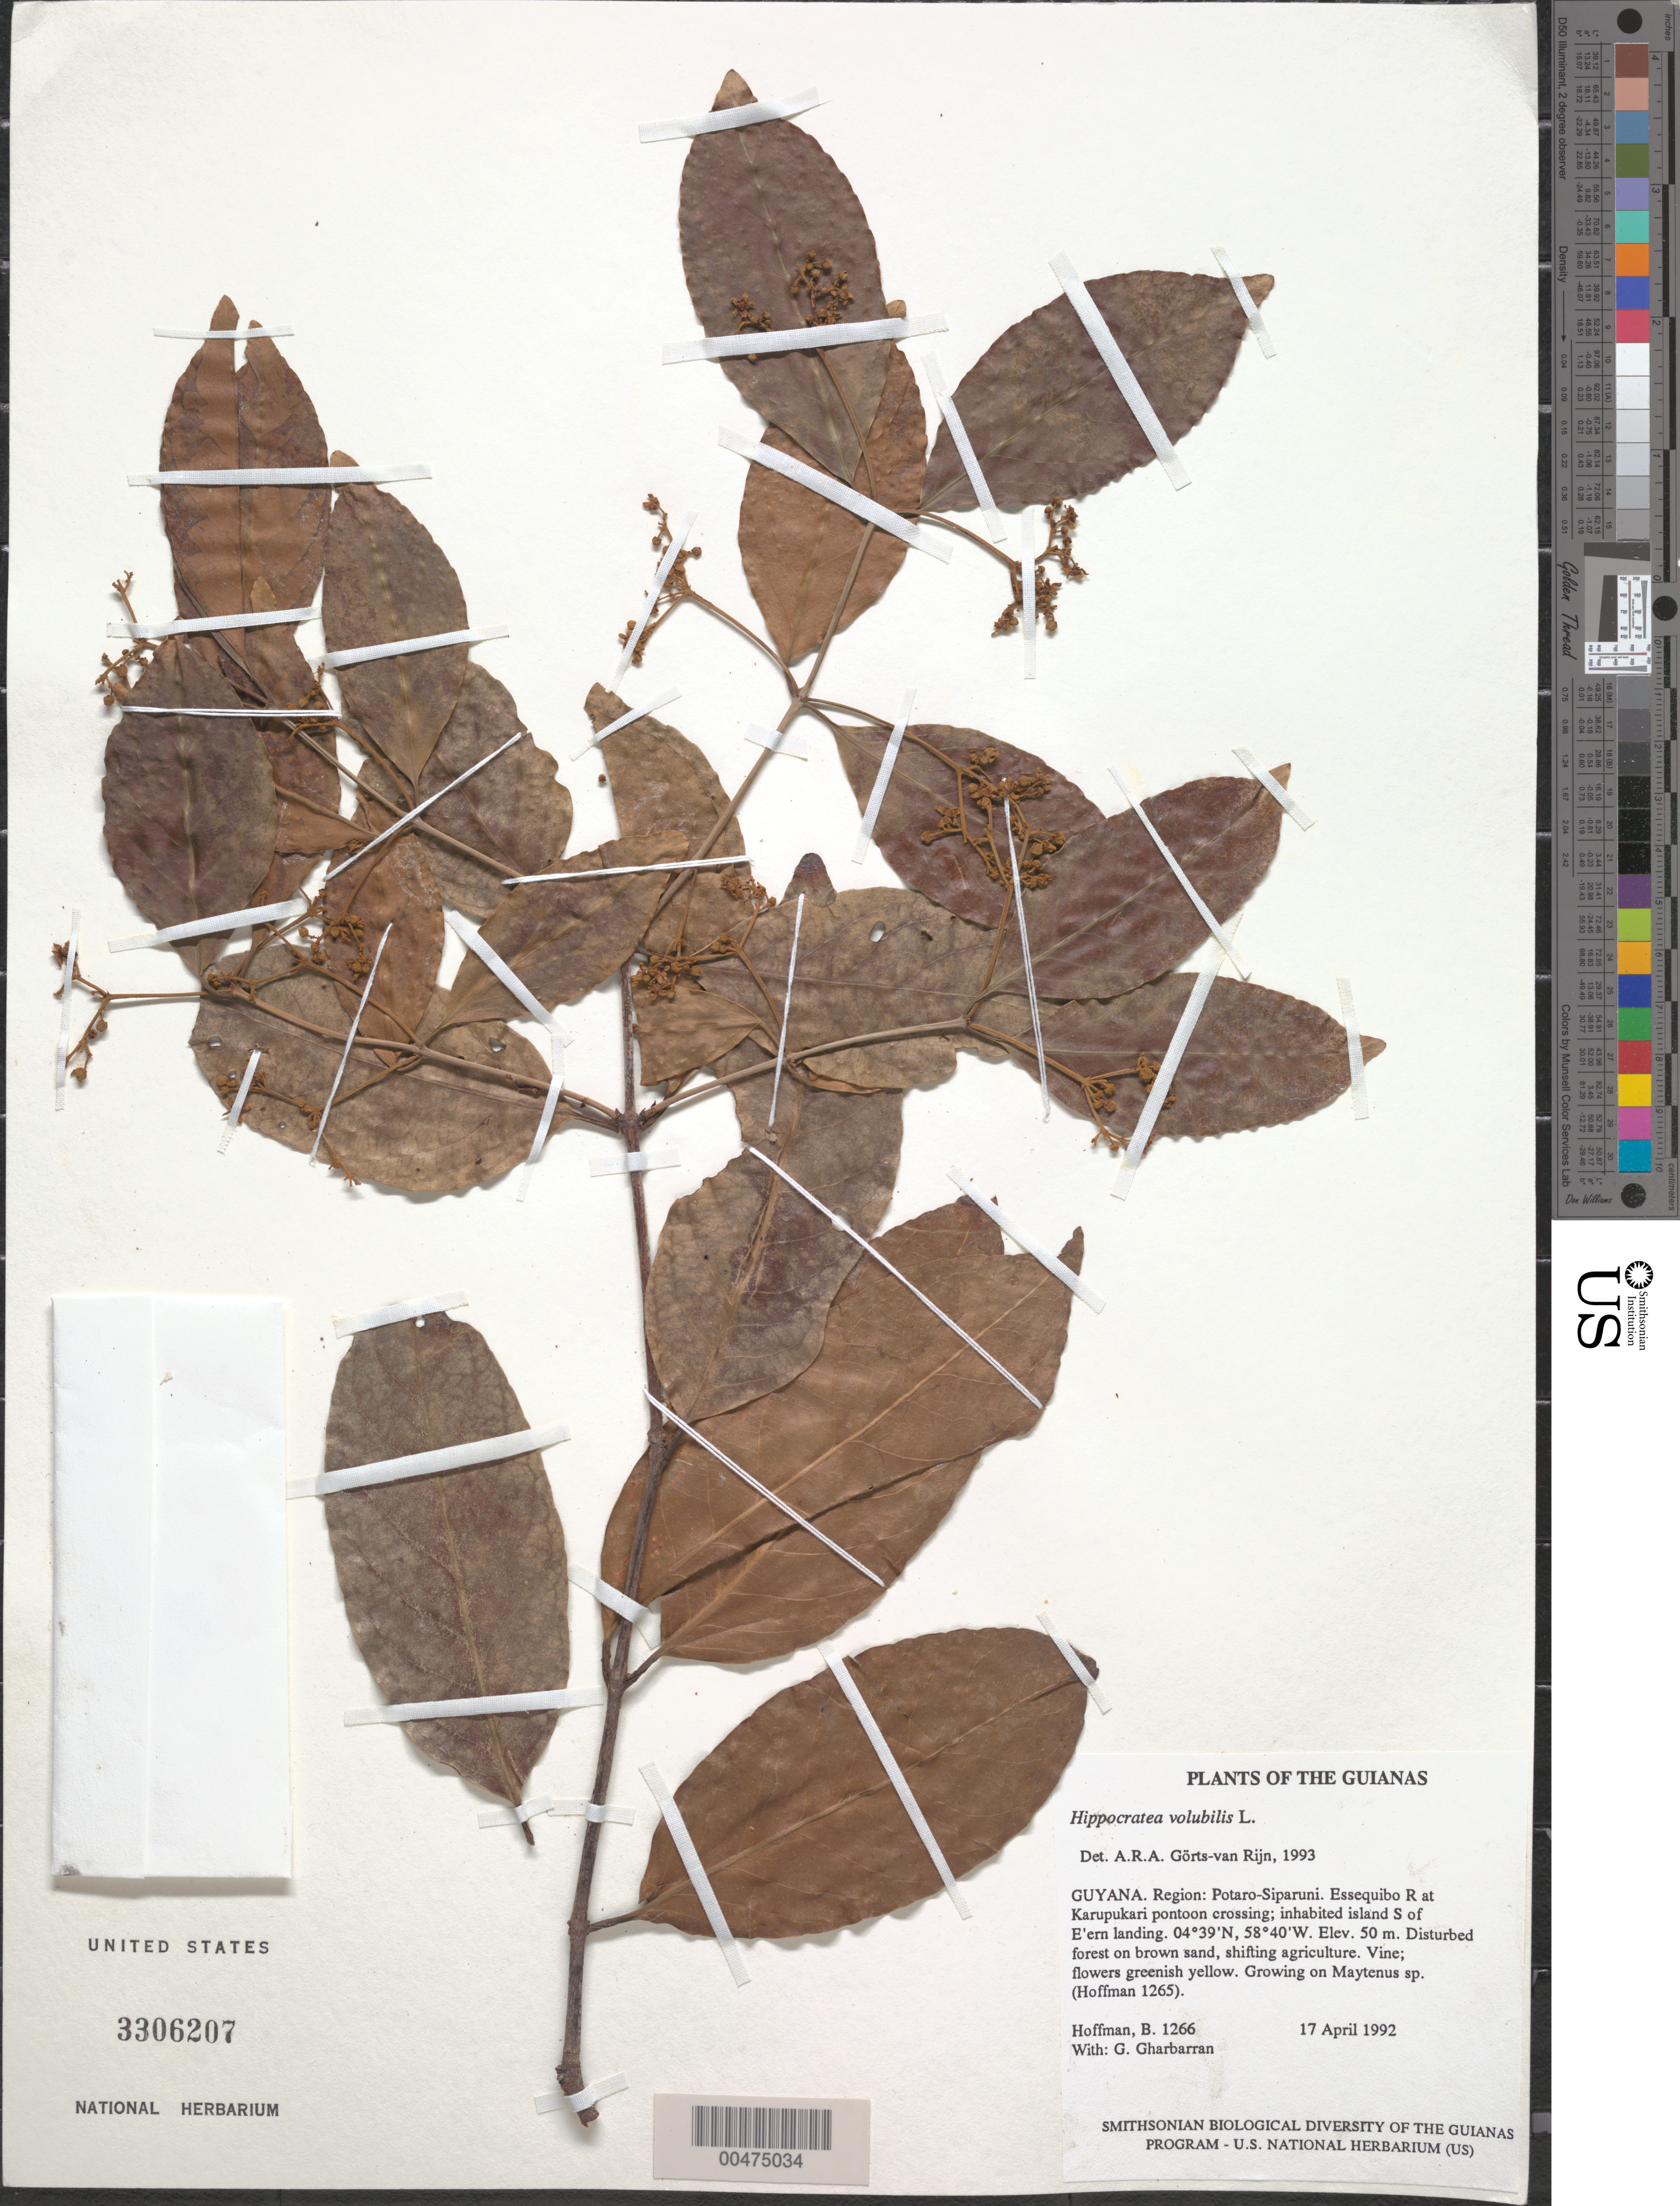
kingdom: Plantae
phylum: Tracheophyta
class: Magnoliopsida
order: Celastrales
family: Celastraceae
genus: Hippocratea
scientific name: Hippocratea volubilis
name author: L.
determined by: Görts-van Rijn, A. R. A.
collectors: B. Hoffman & G. Gharbarran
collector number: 1266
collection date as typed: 17 April 1992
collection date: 1992-04-17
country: Guyana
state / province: Potaro-Siparuni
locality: Essequibo River at Karupukari pontoon crossing; inhabited island S of Eastern landing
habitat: Disturbed forest on brown sand, shifting agriculture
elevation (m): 50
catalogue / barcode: US 3306207